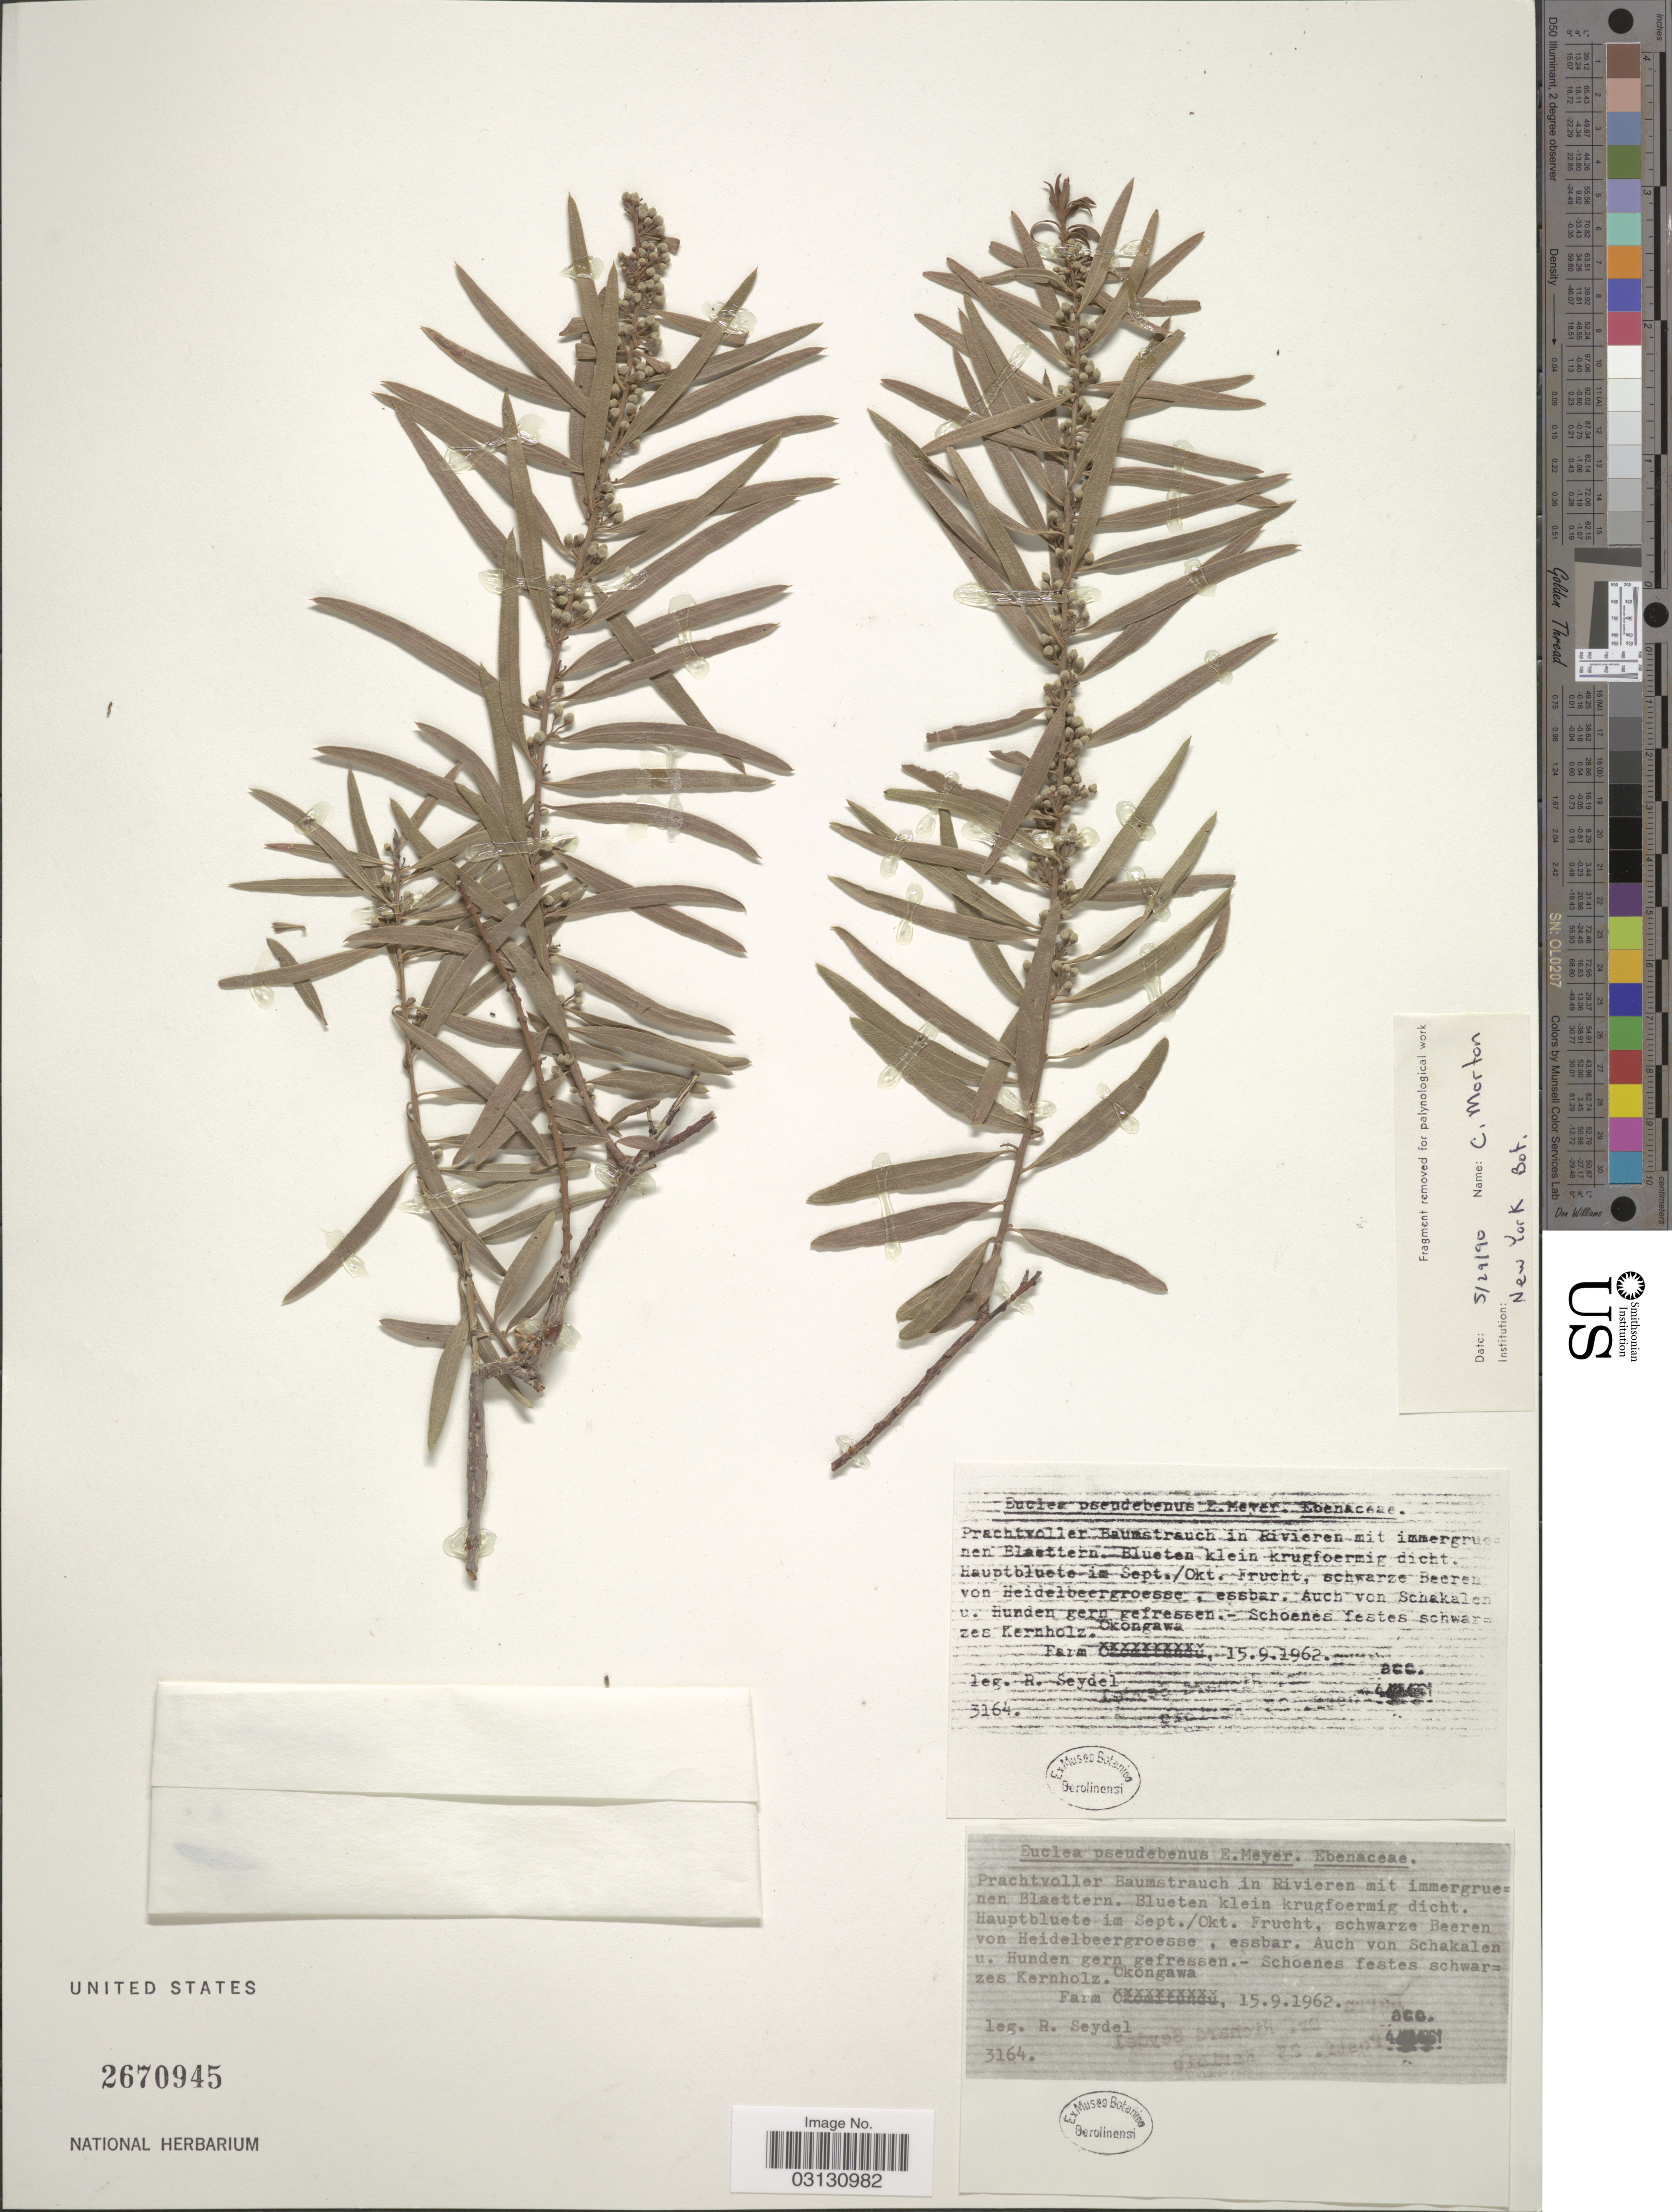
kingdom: Plantae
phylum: Tracheophyta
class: Magnoliopsida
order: Ericales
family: Ebenaceae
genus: Euclea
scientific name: Euclea pseudebenus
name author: E. Mey. ex A. DC.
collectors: R. Seydel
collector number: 3164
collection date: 1962-09-15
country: Namibia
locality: Schoenes festes schwarzes Kernholz. Farm Okongawa.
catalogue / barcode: US 2670945